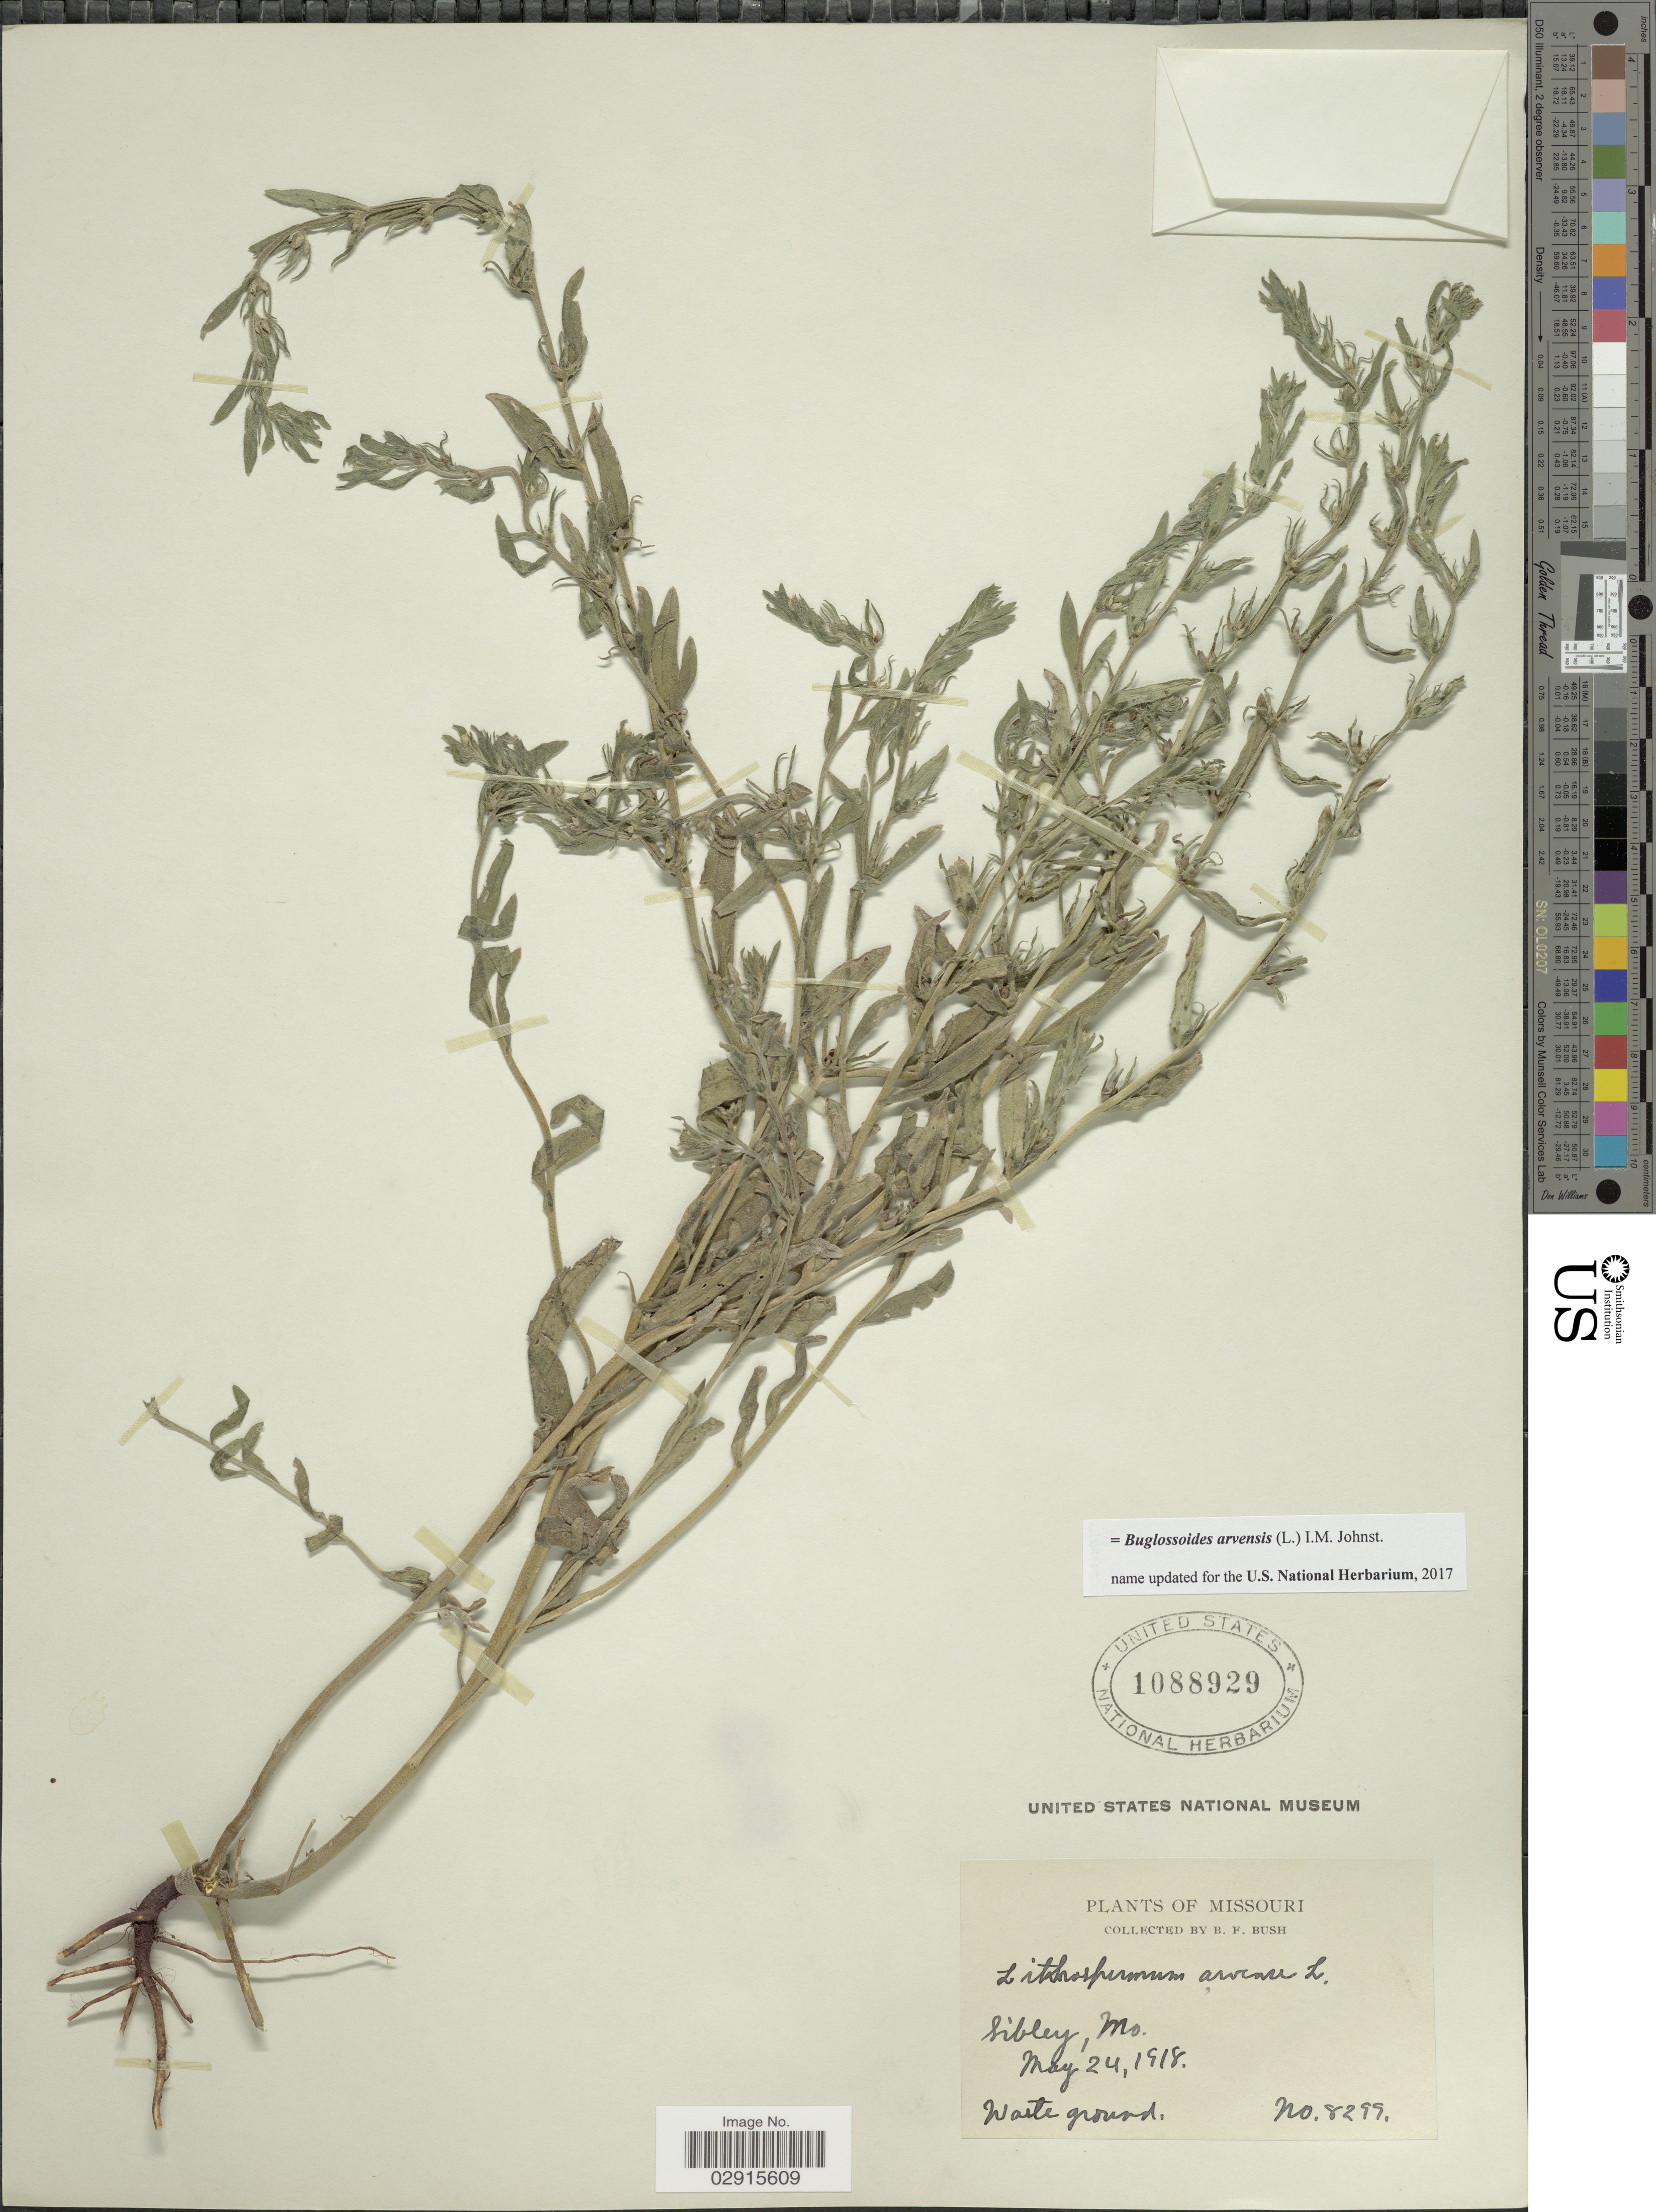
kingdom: Plantae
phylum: Tracheophyta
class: Magnoliopsida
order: Boraginales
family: Boraginaceae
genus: Buglossoides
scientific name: Buglossoides arvensis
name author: (L.) I.M. Johnst.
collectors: B. F. Bush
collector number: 8299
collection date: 1918-05-24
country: United States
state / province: Missouri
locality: Sibley.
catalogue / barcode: US 1088929